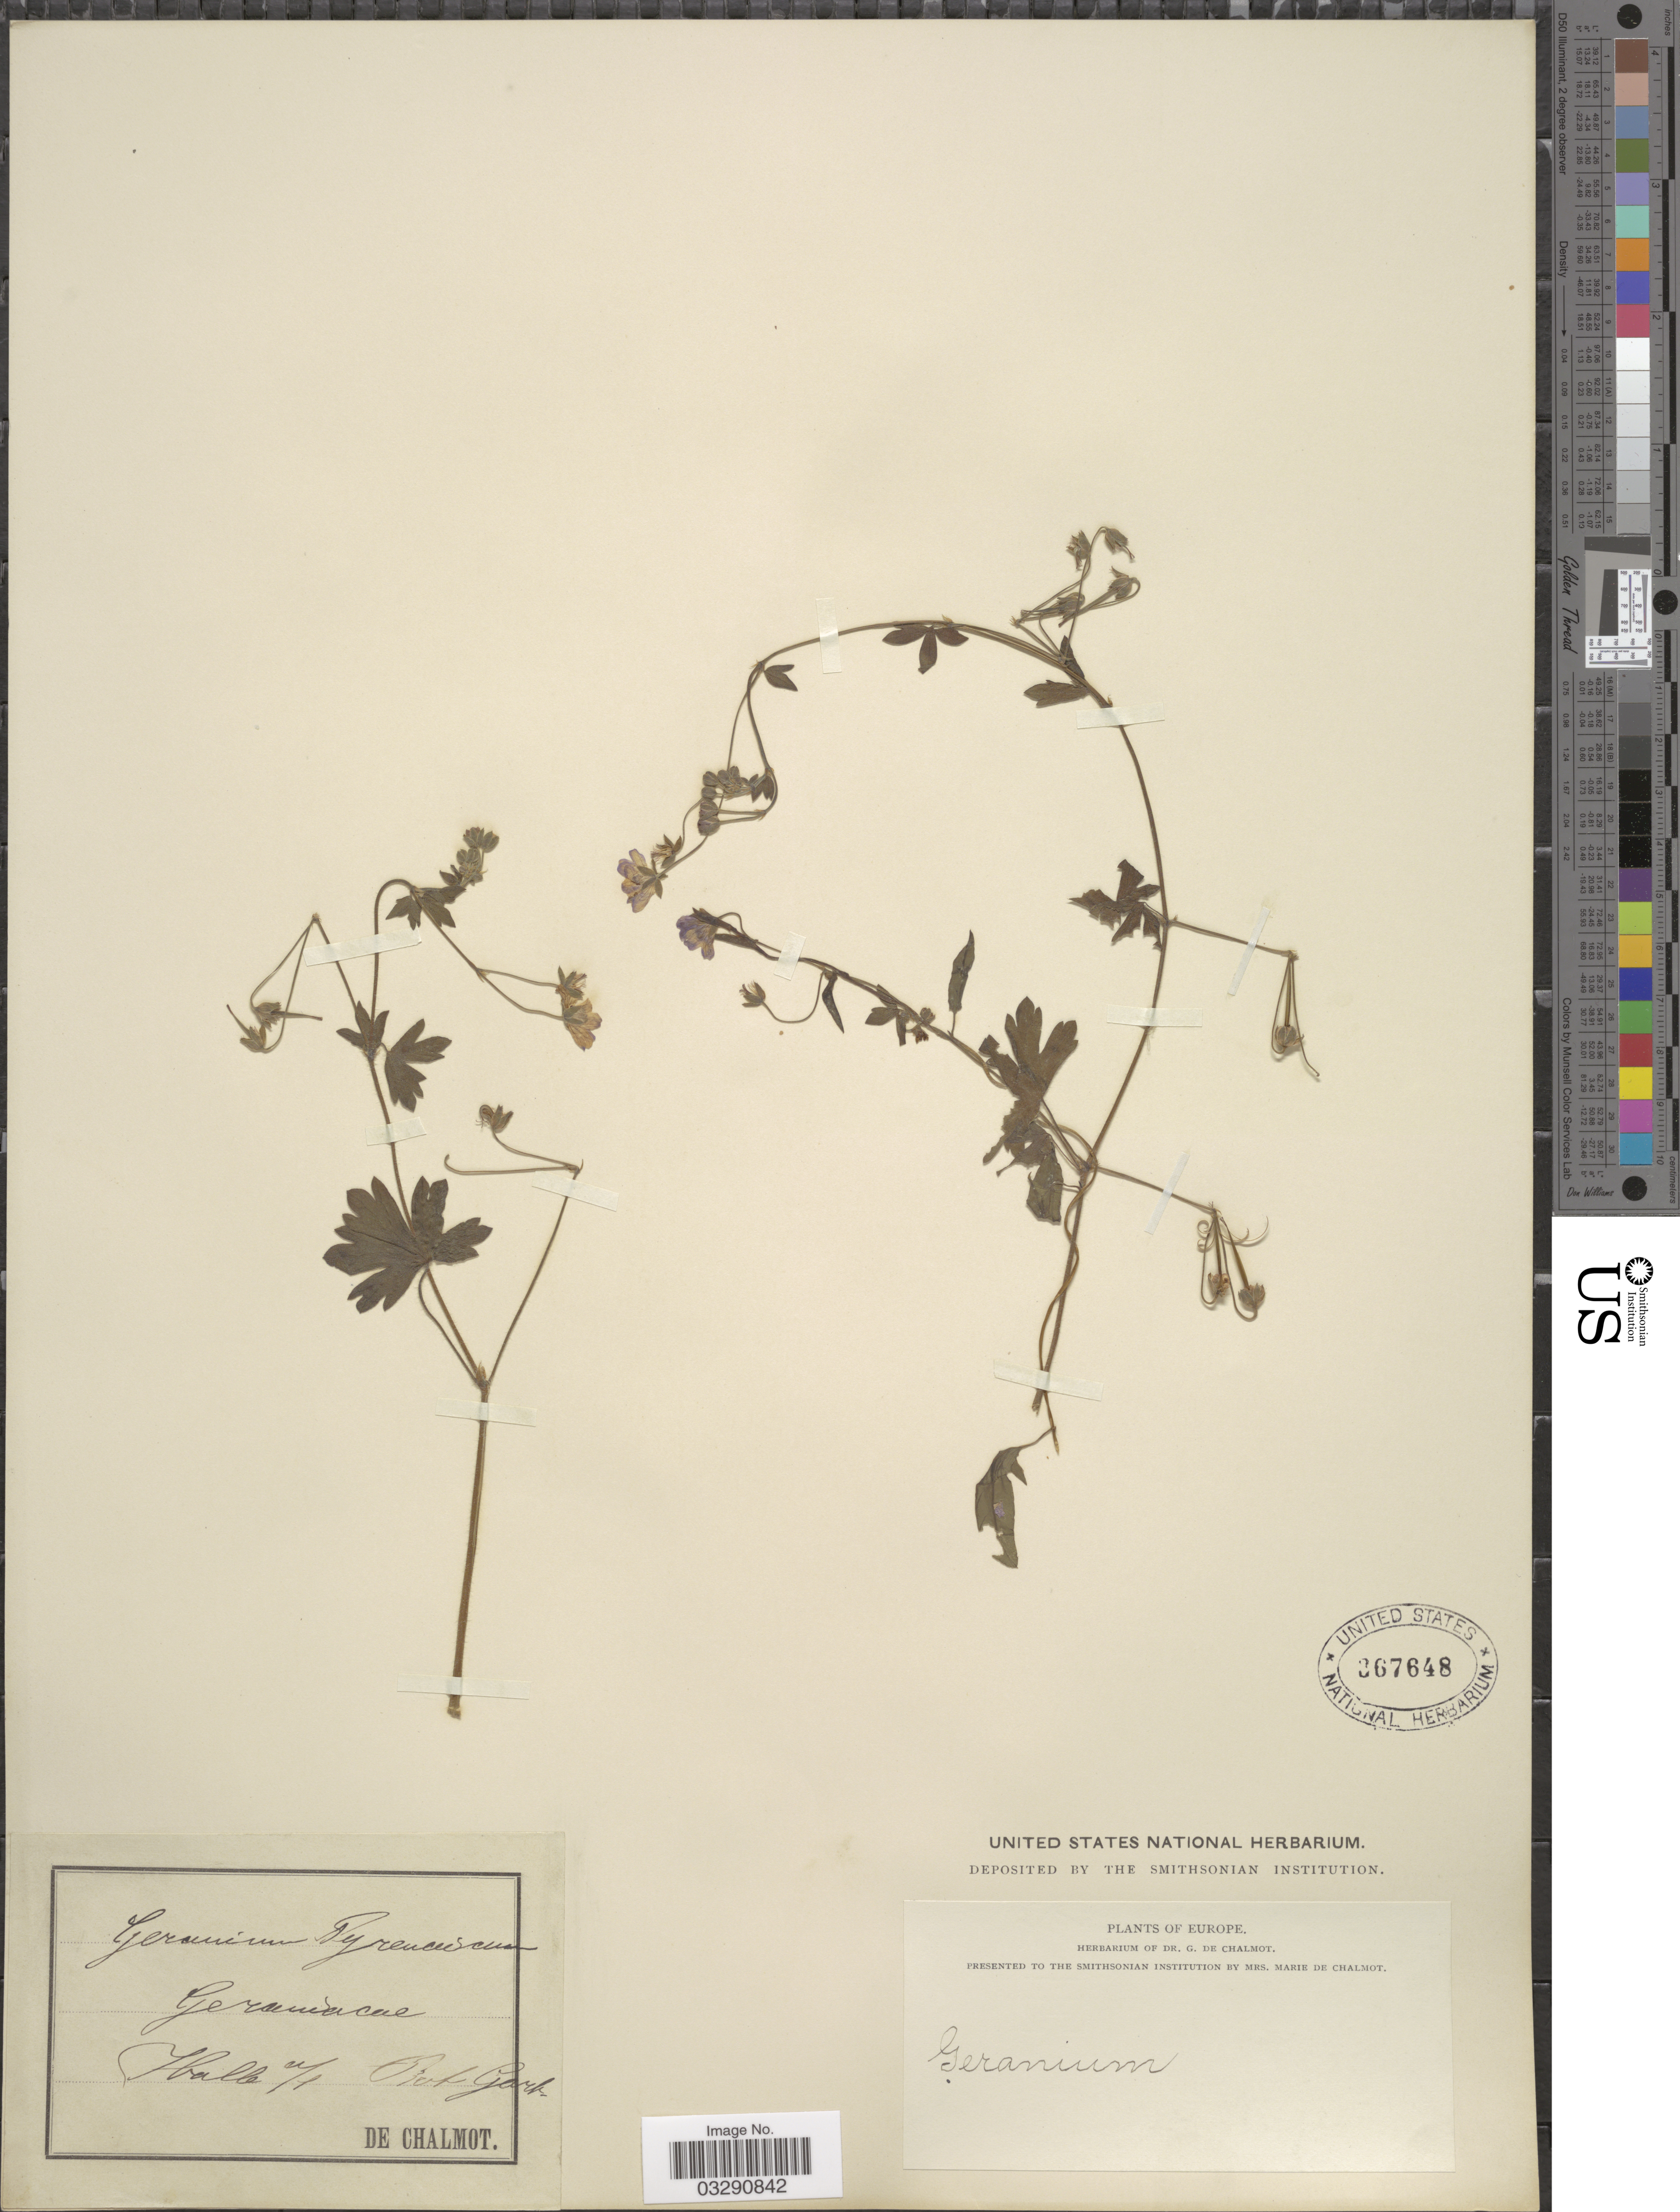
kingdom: Plantae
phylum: Tracheophyta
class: Magnoliopsida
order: Geraniales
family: Geraniaceae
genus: Geranium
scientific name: Geranium pyrenaicum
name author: Burm. f.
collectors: G. de Chalmot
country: Germany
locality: Halle [illegible text] Bot. Gard.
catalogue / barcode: US 367648